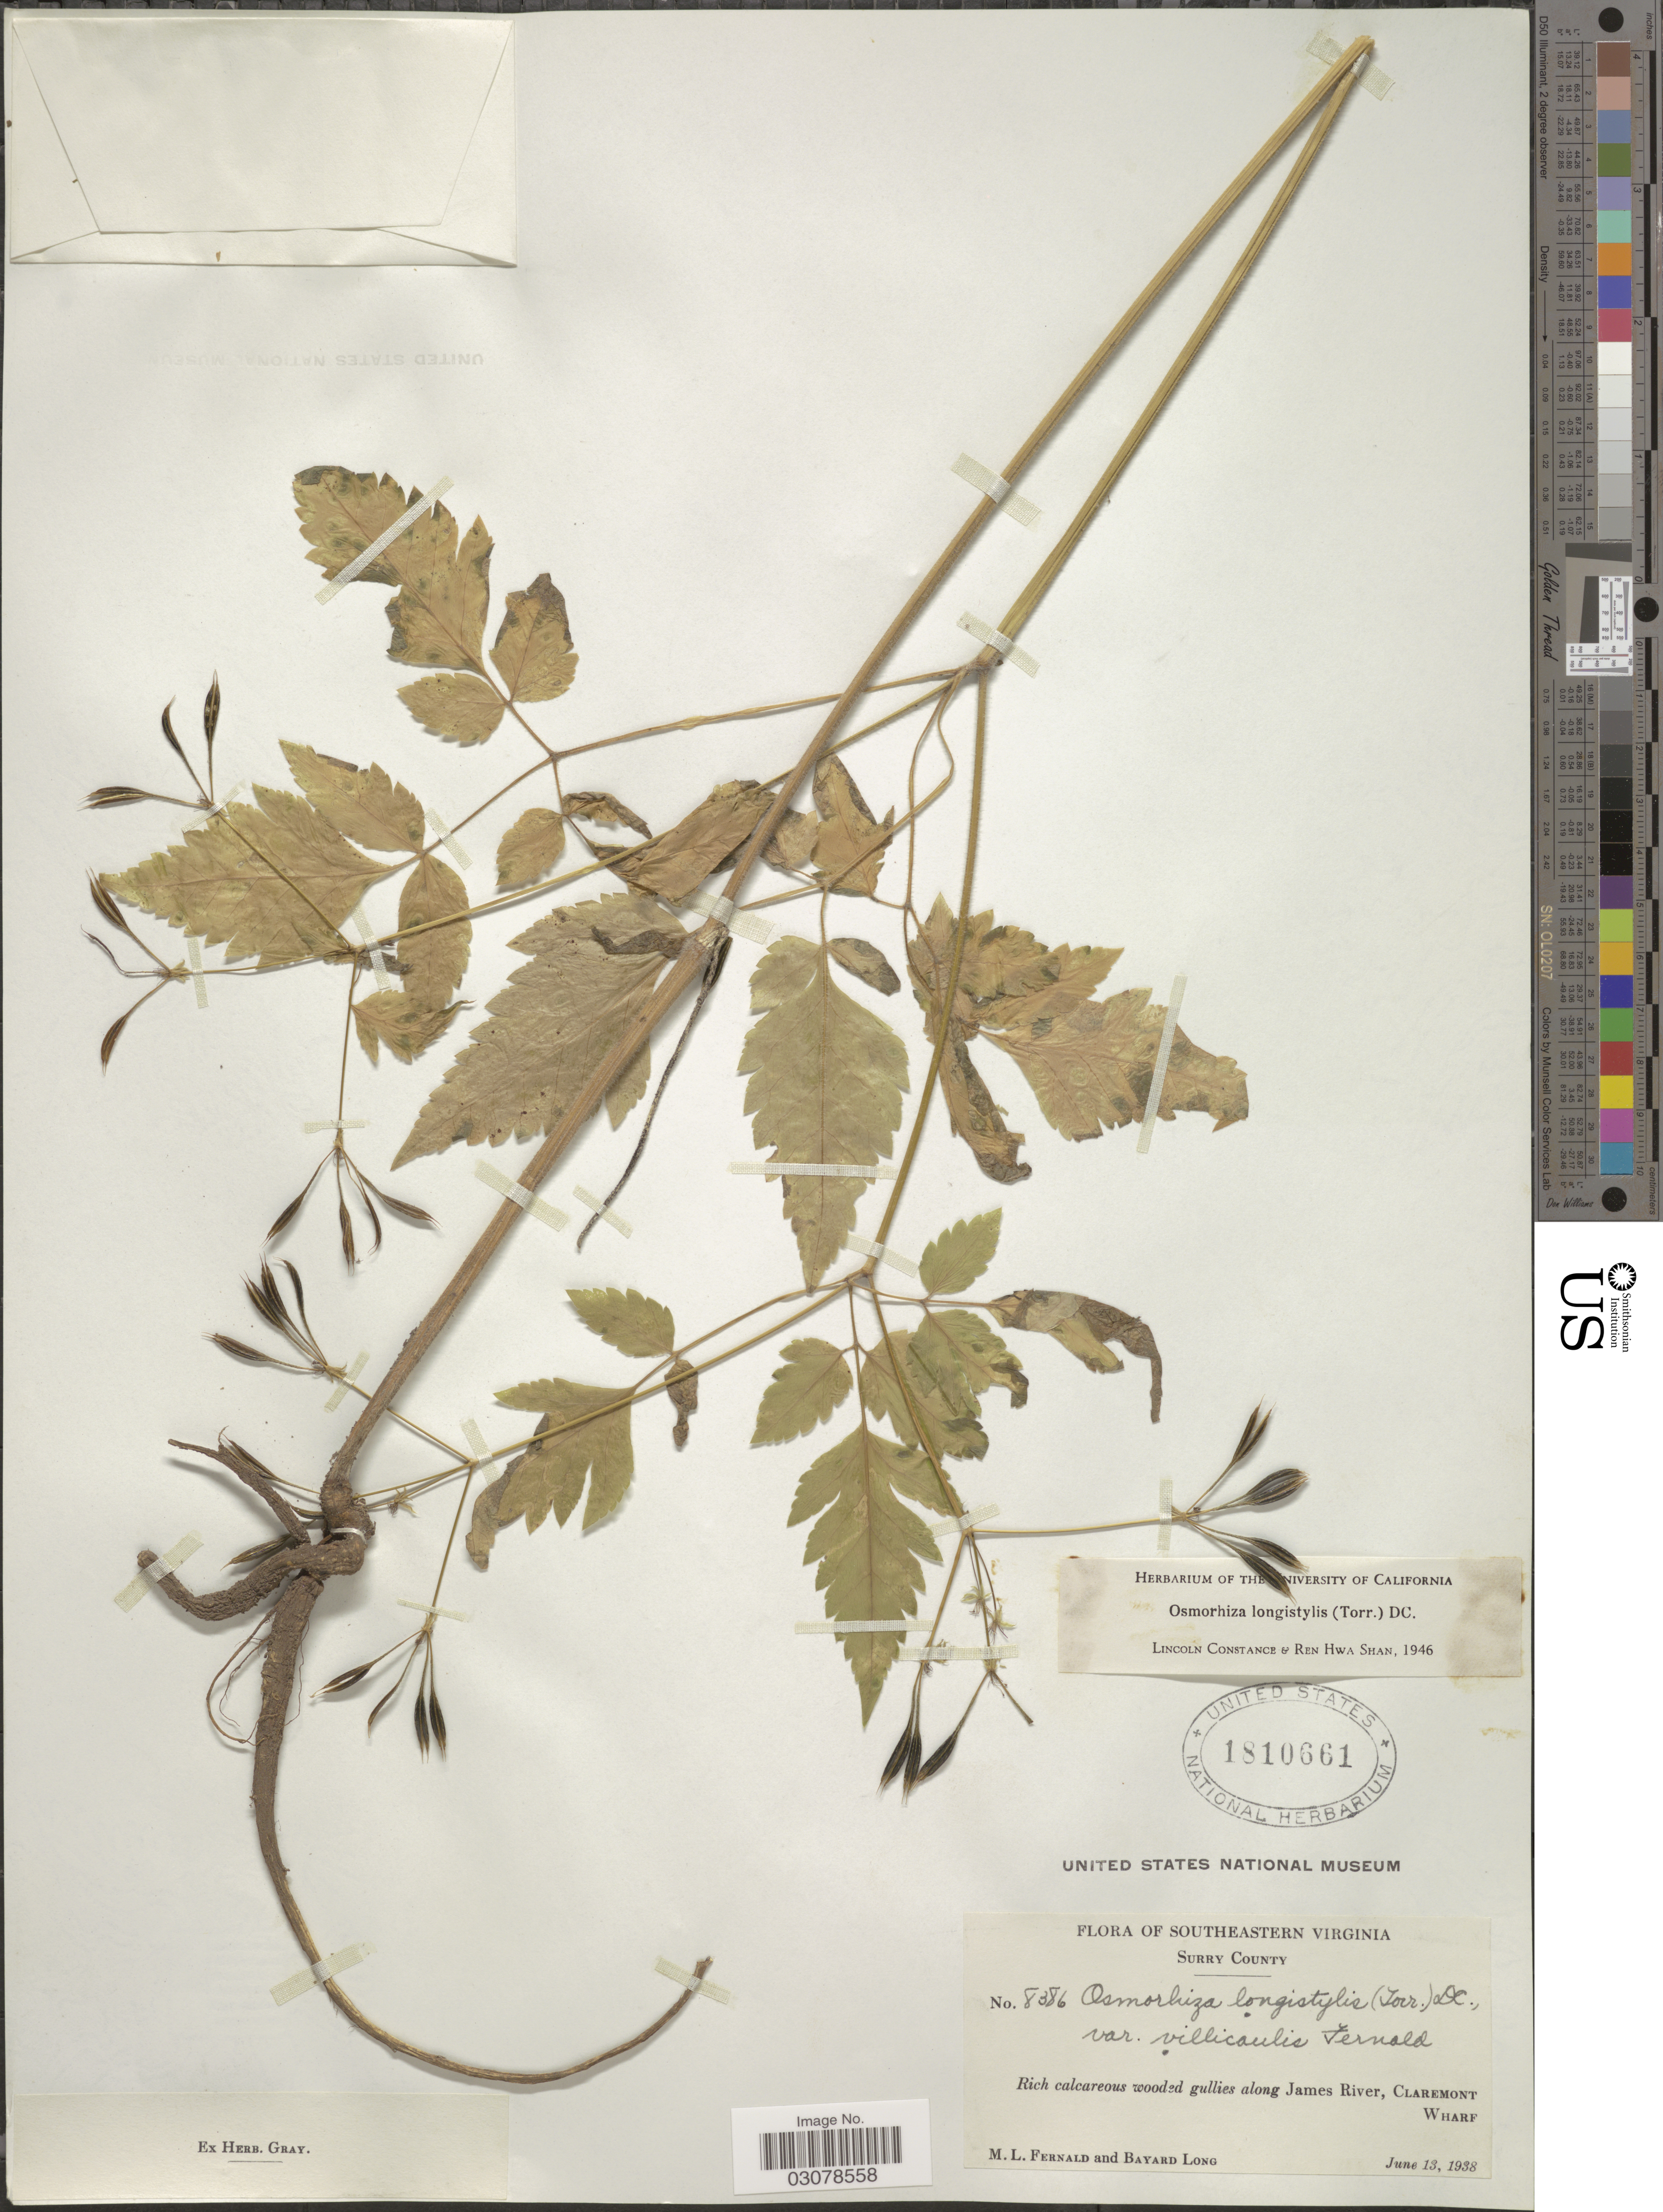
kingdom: Plantae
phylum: Tracheophyta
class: Magnoliopsida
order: Apiales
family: Apiaceae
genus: Osmorhiza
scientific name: Osmorhiza longistylis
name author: (Torr.) DC.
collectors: M. L. Fernald & B. Long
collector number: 8386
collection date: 1938-06-13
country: United States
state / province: Virginia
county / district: Surry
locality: Southeastern Virginia. Surry County. Rich calcareous wooded gullies along James River, Claremont Wharf.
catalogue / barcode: US 1810661